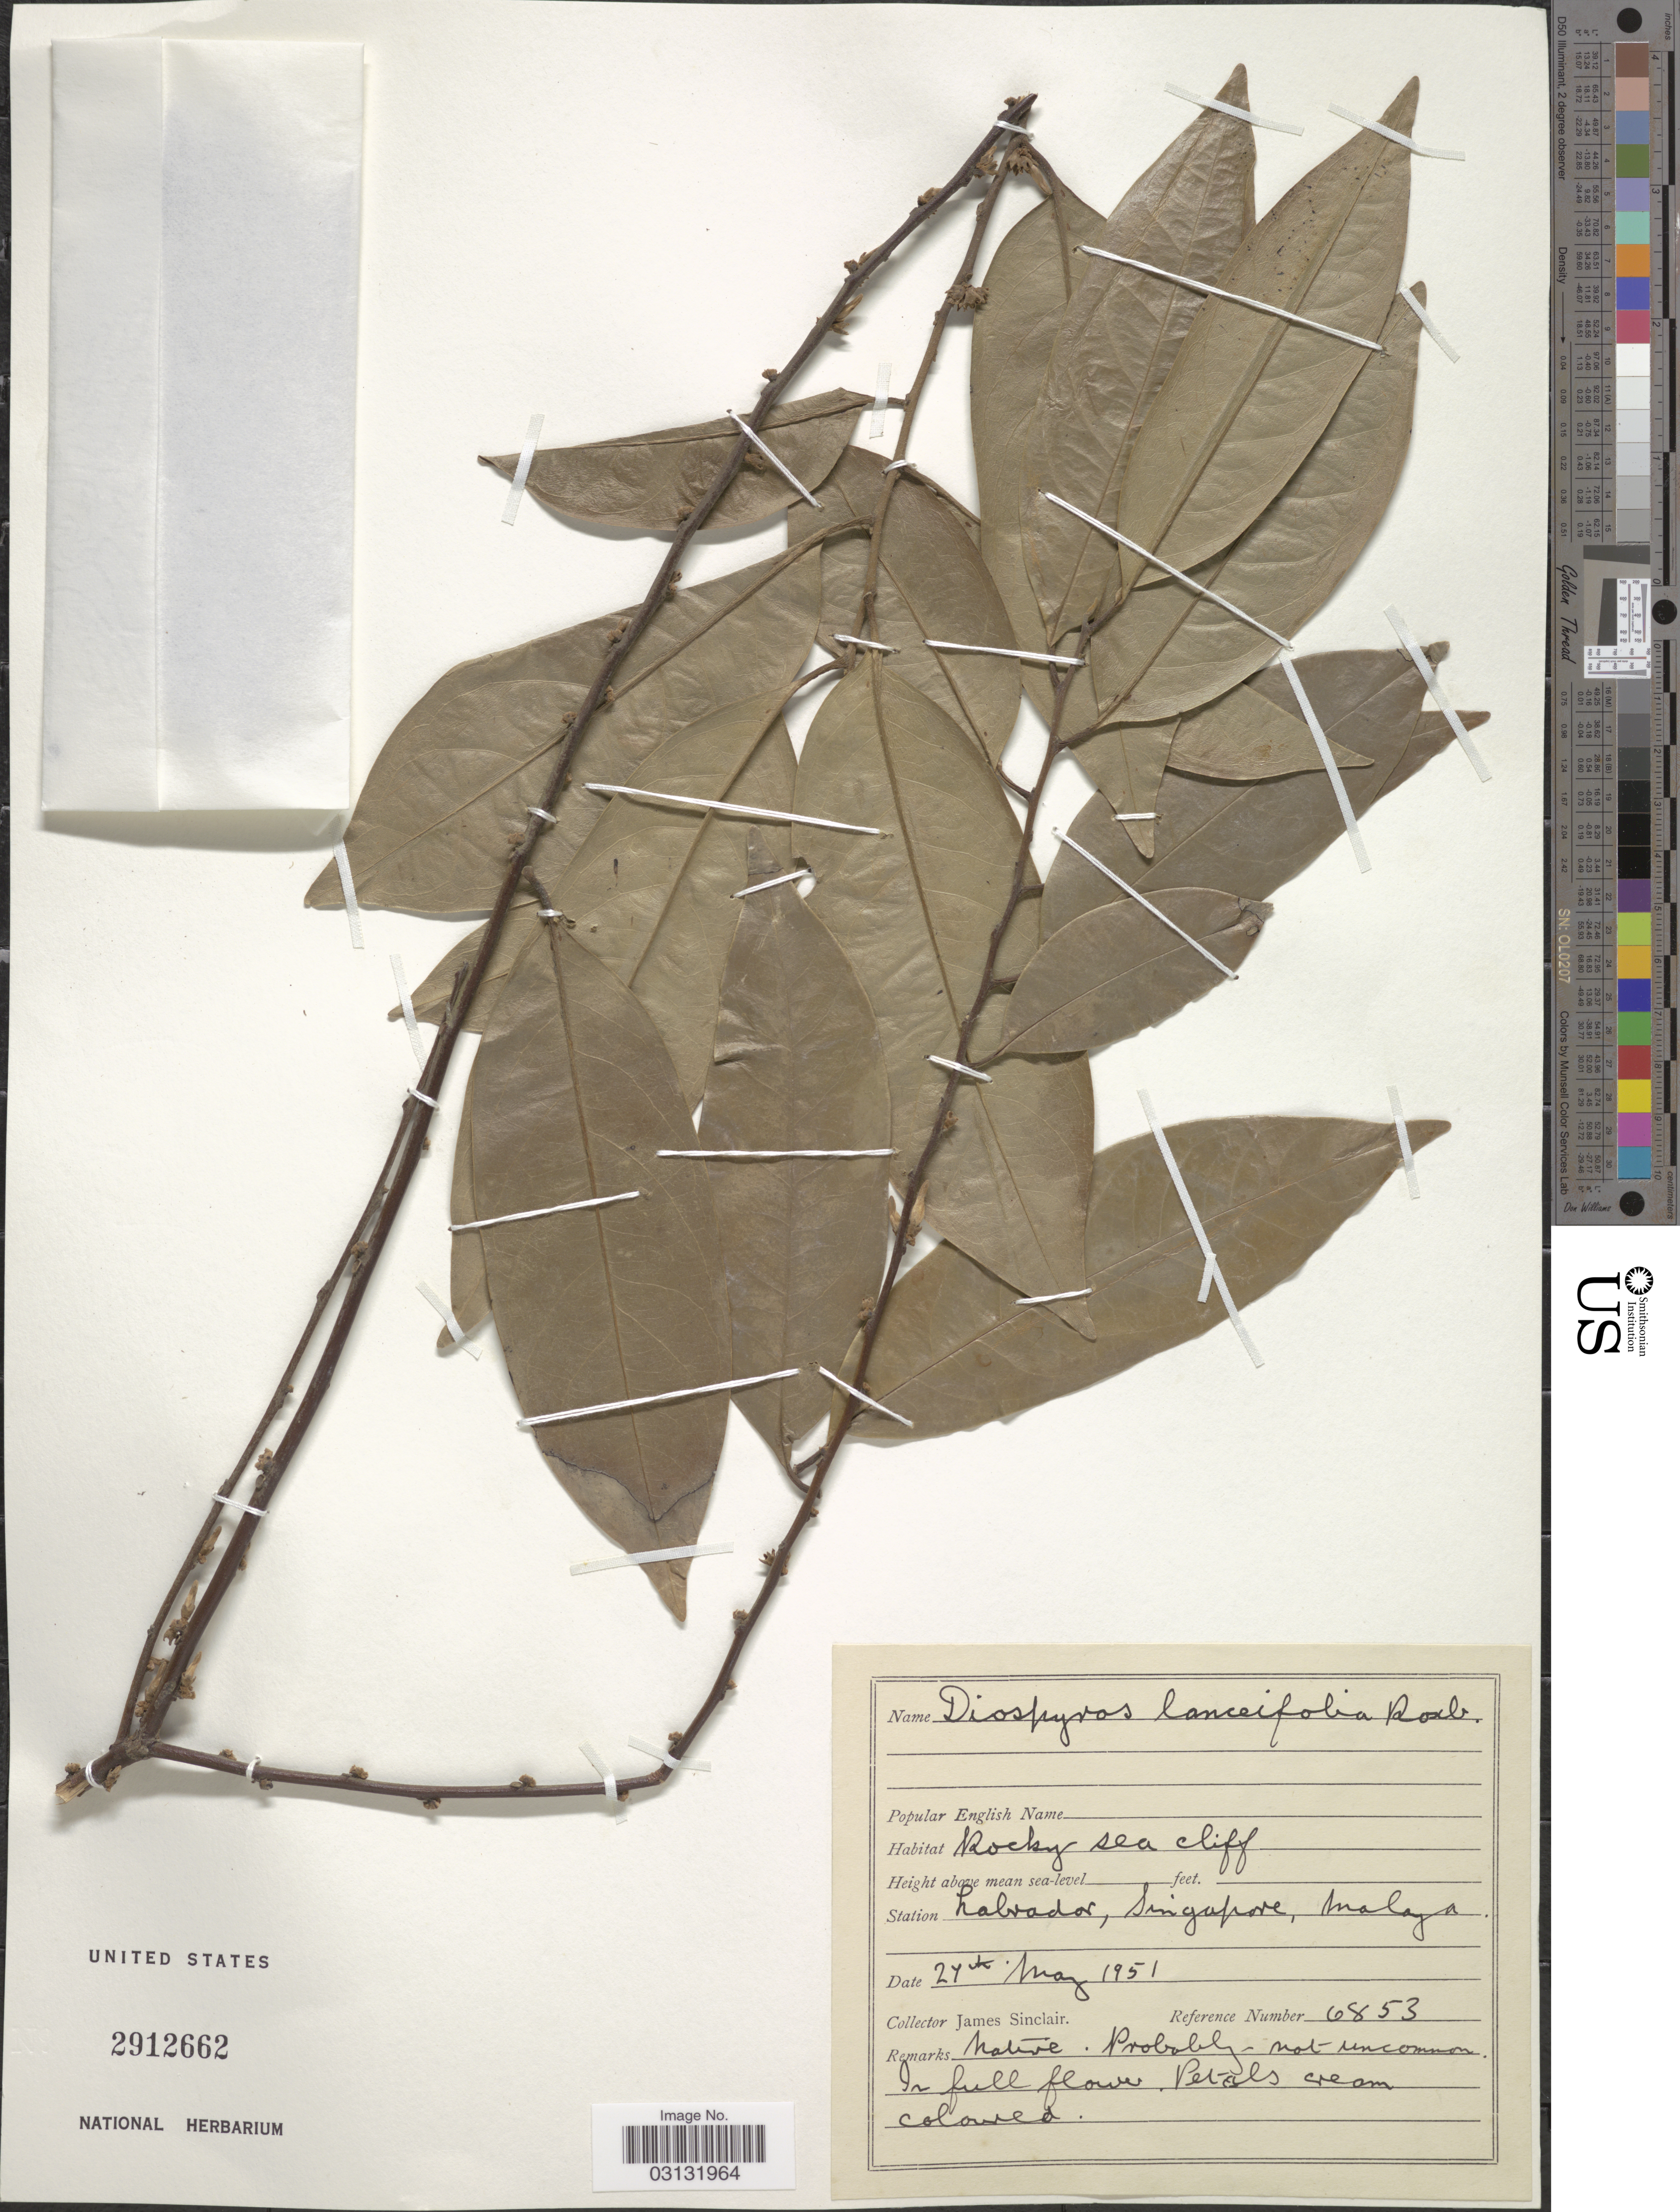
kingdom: Plantae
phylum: Tracheophyta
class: Magnoliopsida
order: Ericales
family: Ebenaceae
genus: Diospyros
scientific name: Diospyros lanceifolia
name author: Roxb.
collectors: J. Sinclair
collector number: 6853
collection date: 1951-05-24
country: Singapore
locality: Station Labrador, Malaya.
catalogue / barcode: US 2912662